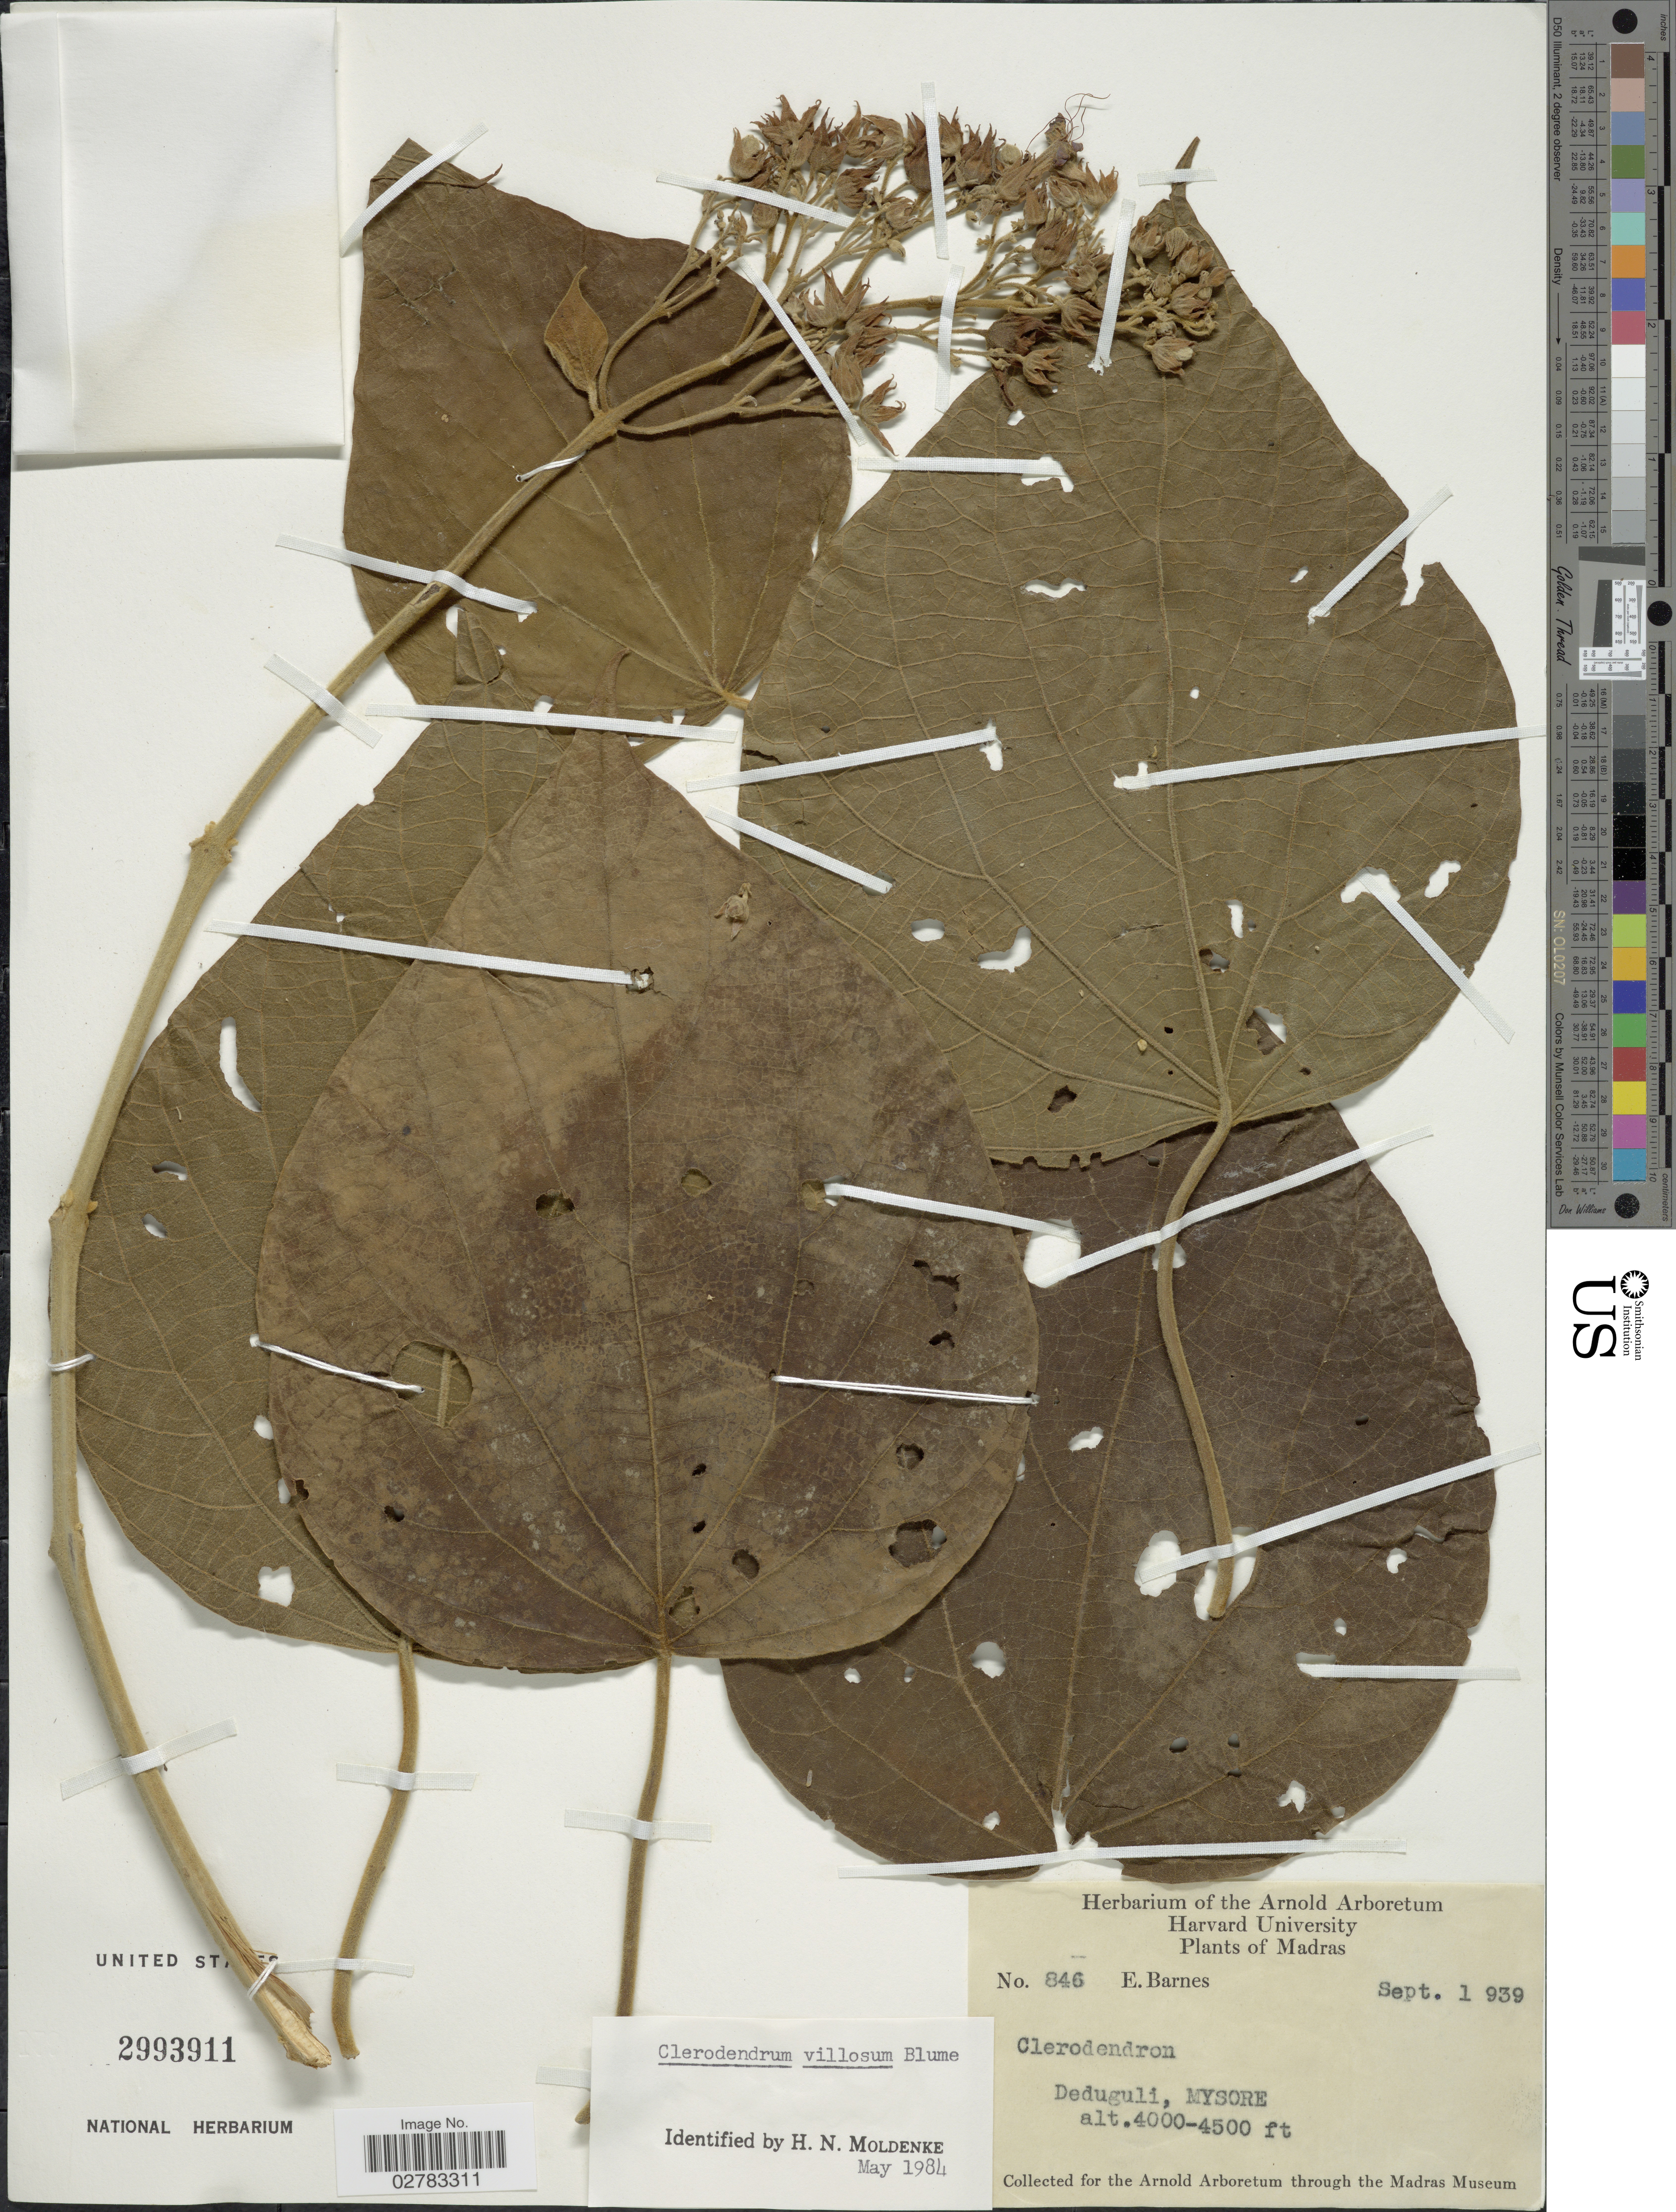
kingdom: Plantae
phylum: Tracheophyta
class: Magnoliopsida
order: Lamiales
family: Lamiaceae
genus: Clerodendrum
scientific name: Clerodendrum villosum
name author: Blume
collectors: E. Barnes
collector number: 846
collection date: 1939-09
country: India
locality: Madras, Deduguli, Mysore.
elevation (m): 1219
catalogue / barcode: US 2993911